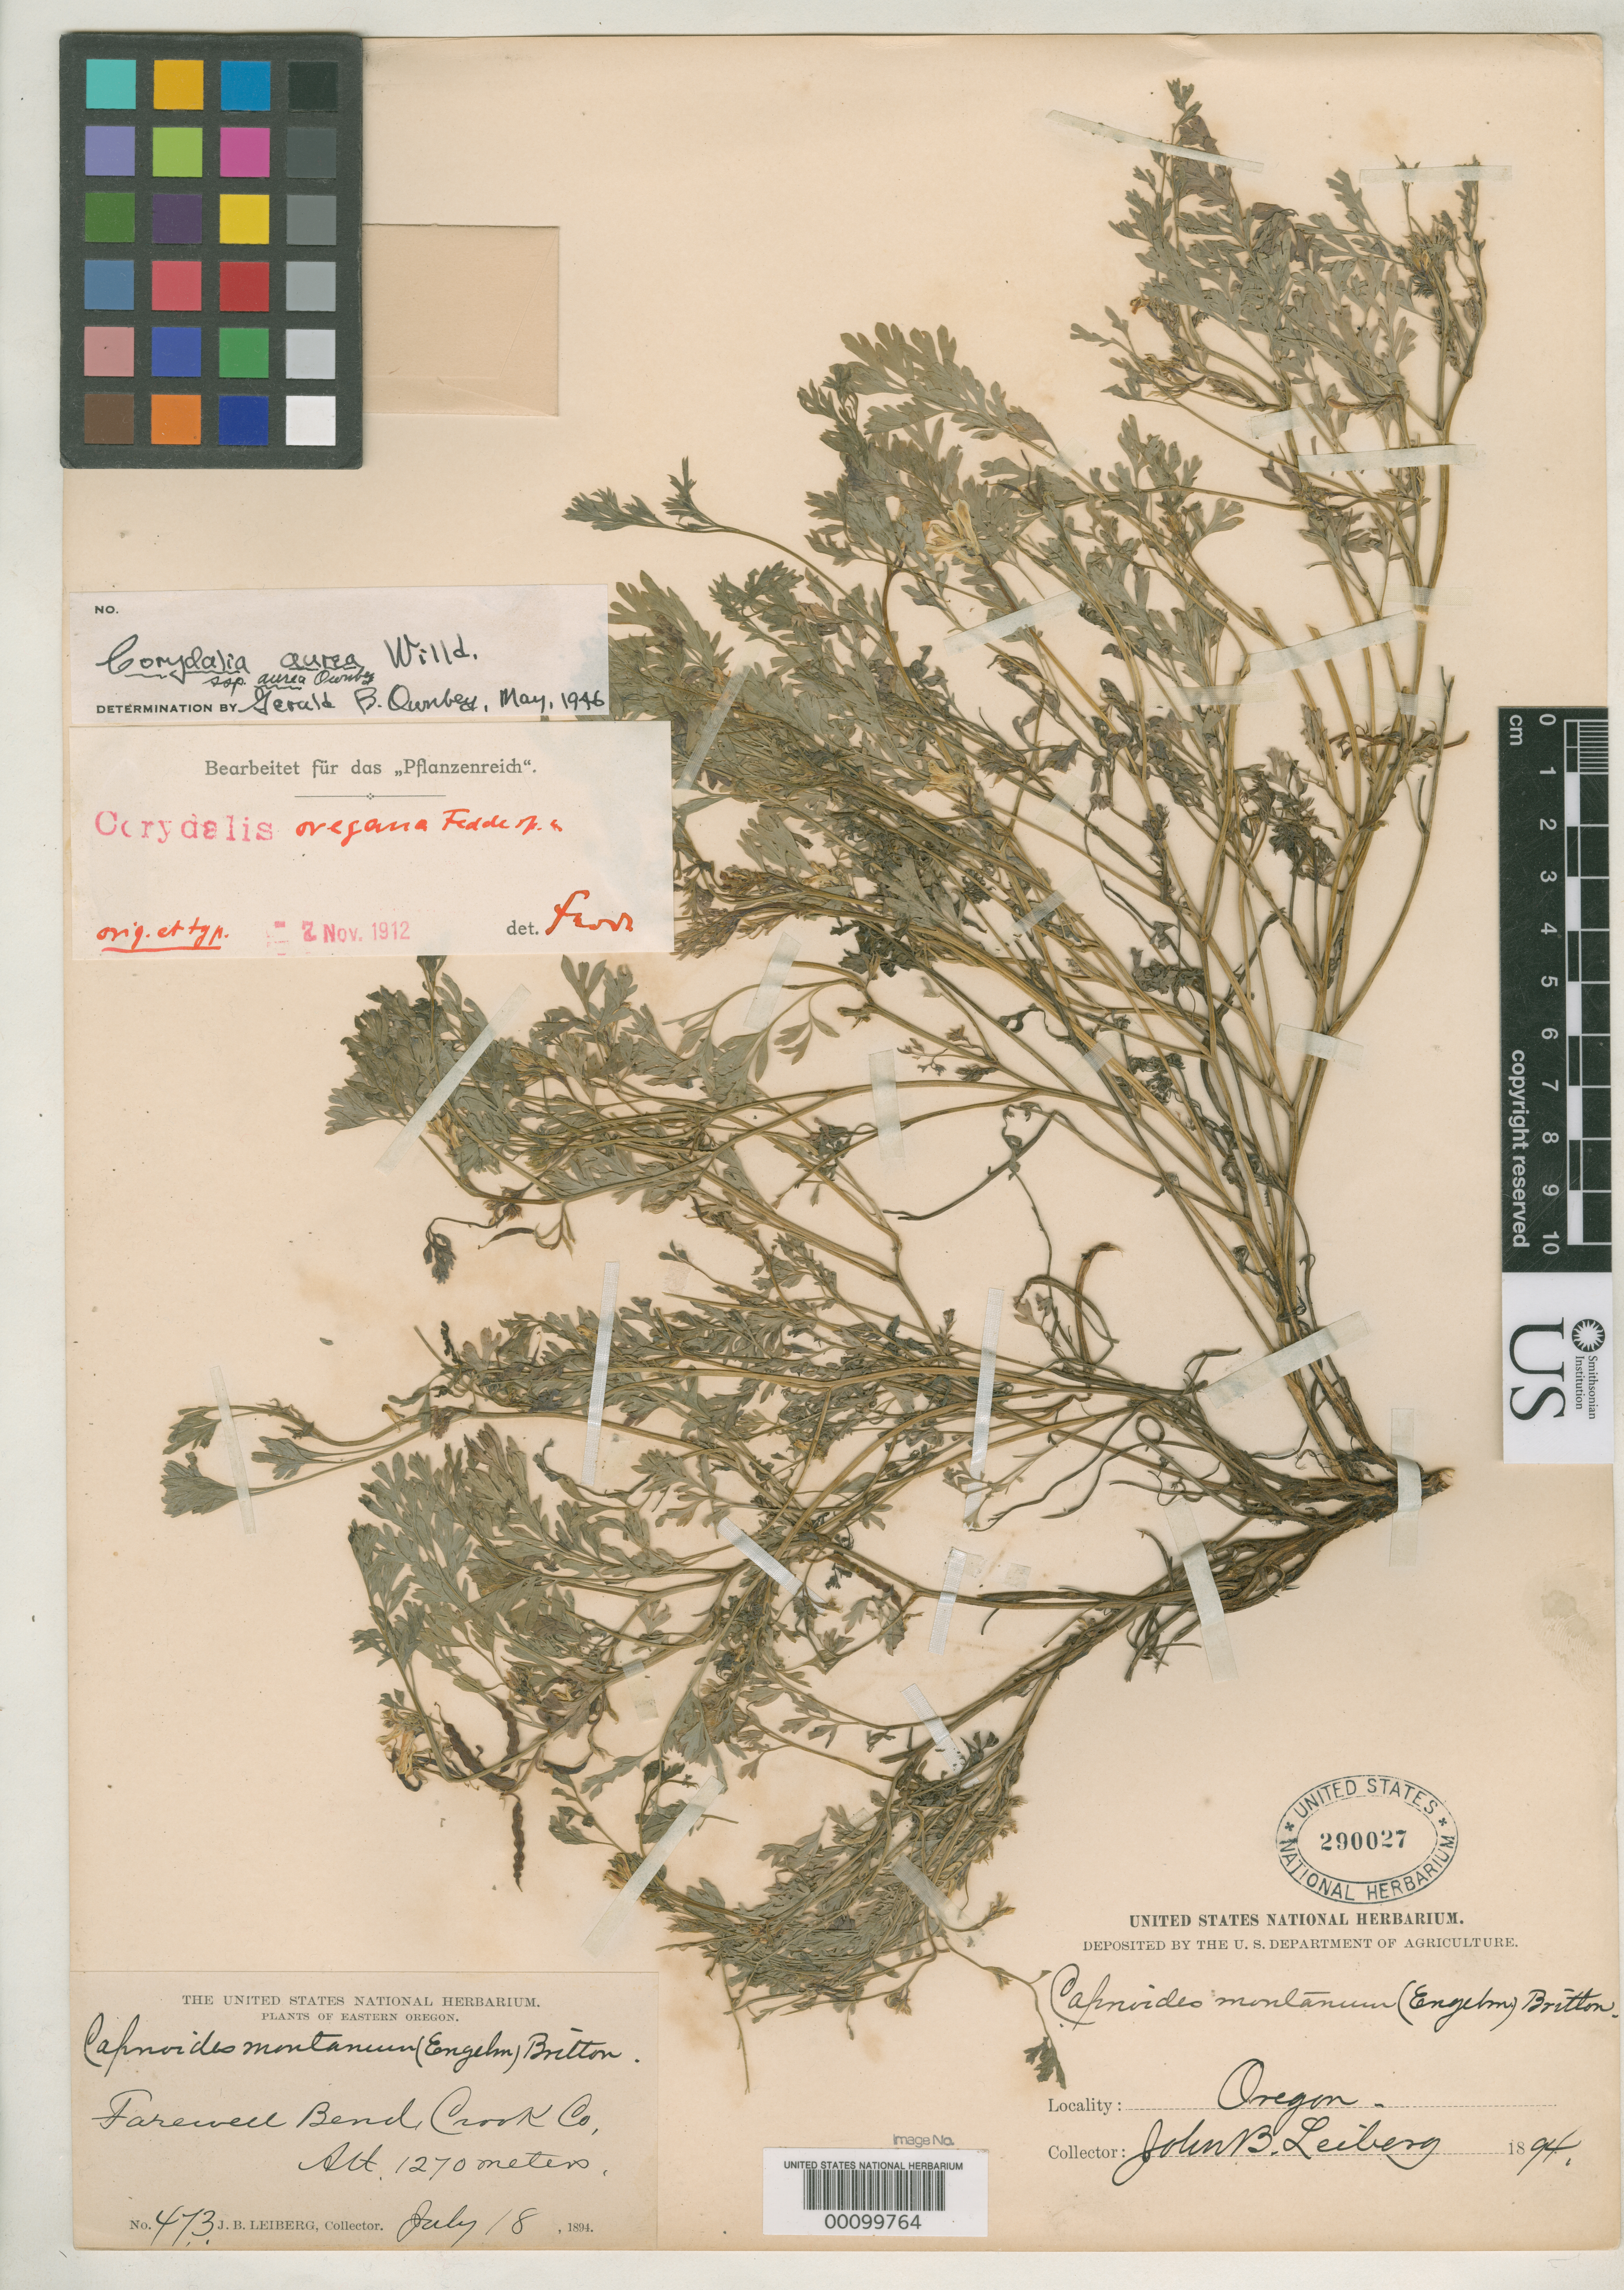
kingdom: Plantae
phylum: Tracheophyta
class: Magnoliopsida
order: Ranunculales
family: Papaveraceae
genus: Corydalis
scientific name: Corydalis oregana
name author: Fedde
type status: Holotype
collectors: J. Leiberg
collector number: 473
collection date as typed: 18 Jul 1894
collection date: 1894-07-18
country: United States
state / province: Oregon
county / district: Crook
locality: Farewell Bend.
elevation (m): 1270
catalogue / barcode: US 290027